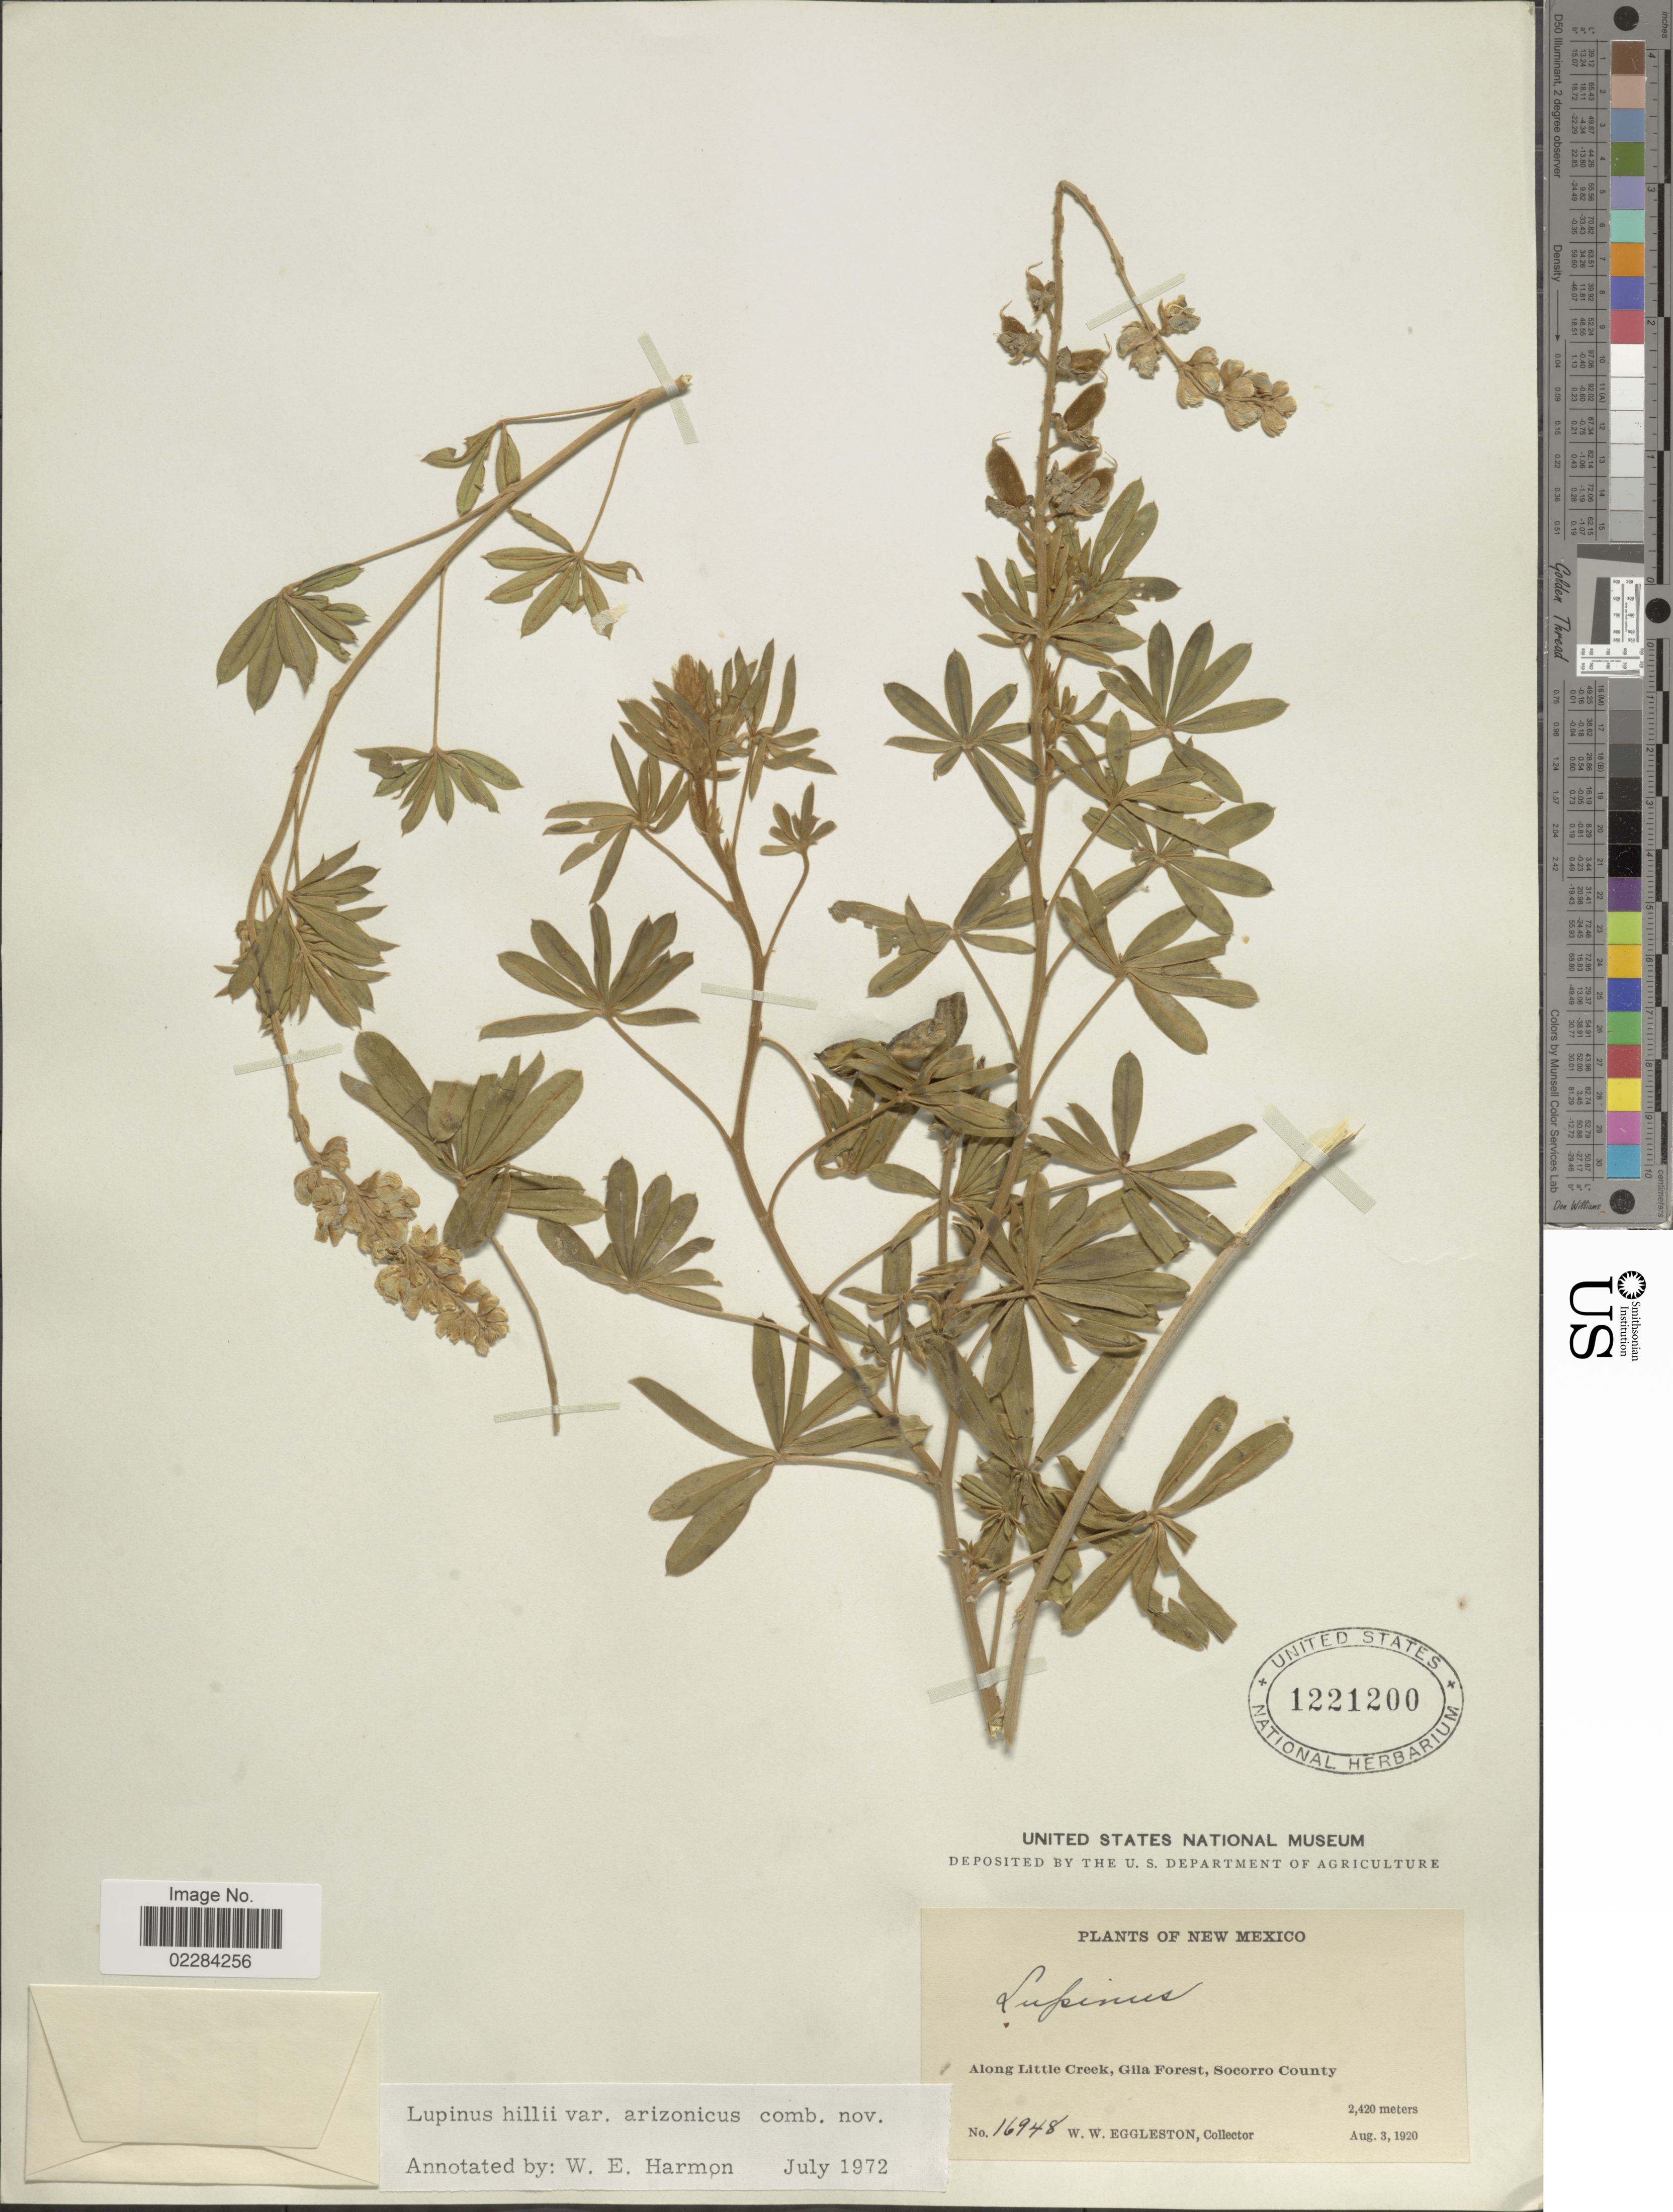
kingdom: Plantae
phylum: Tracheophyta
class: Magnoliopsida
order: Fabales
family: Fabaceae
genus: Lupinus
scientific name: Lupinus hillii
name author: Greene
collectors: W. W. Eggleston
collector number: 16948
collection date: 1920-08-03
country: United States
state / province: New Mexico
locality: Along Little Creek, Gila Forest, Socorro County.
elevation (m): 2420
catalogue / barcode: US 1221200